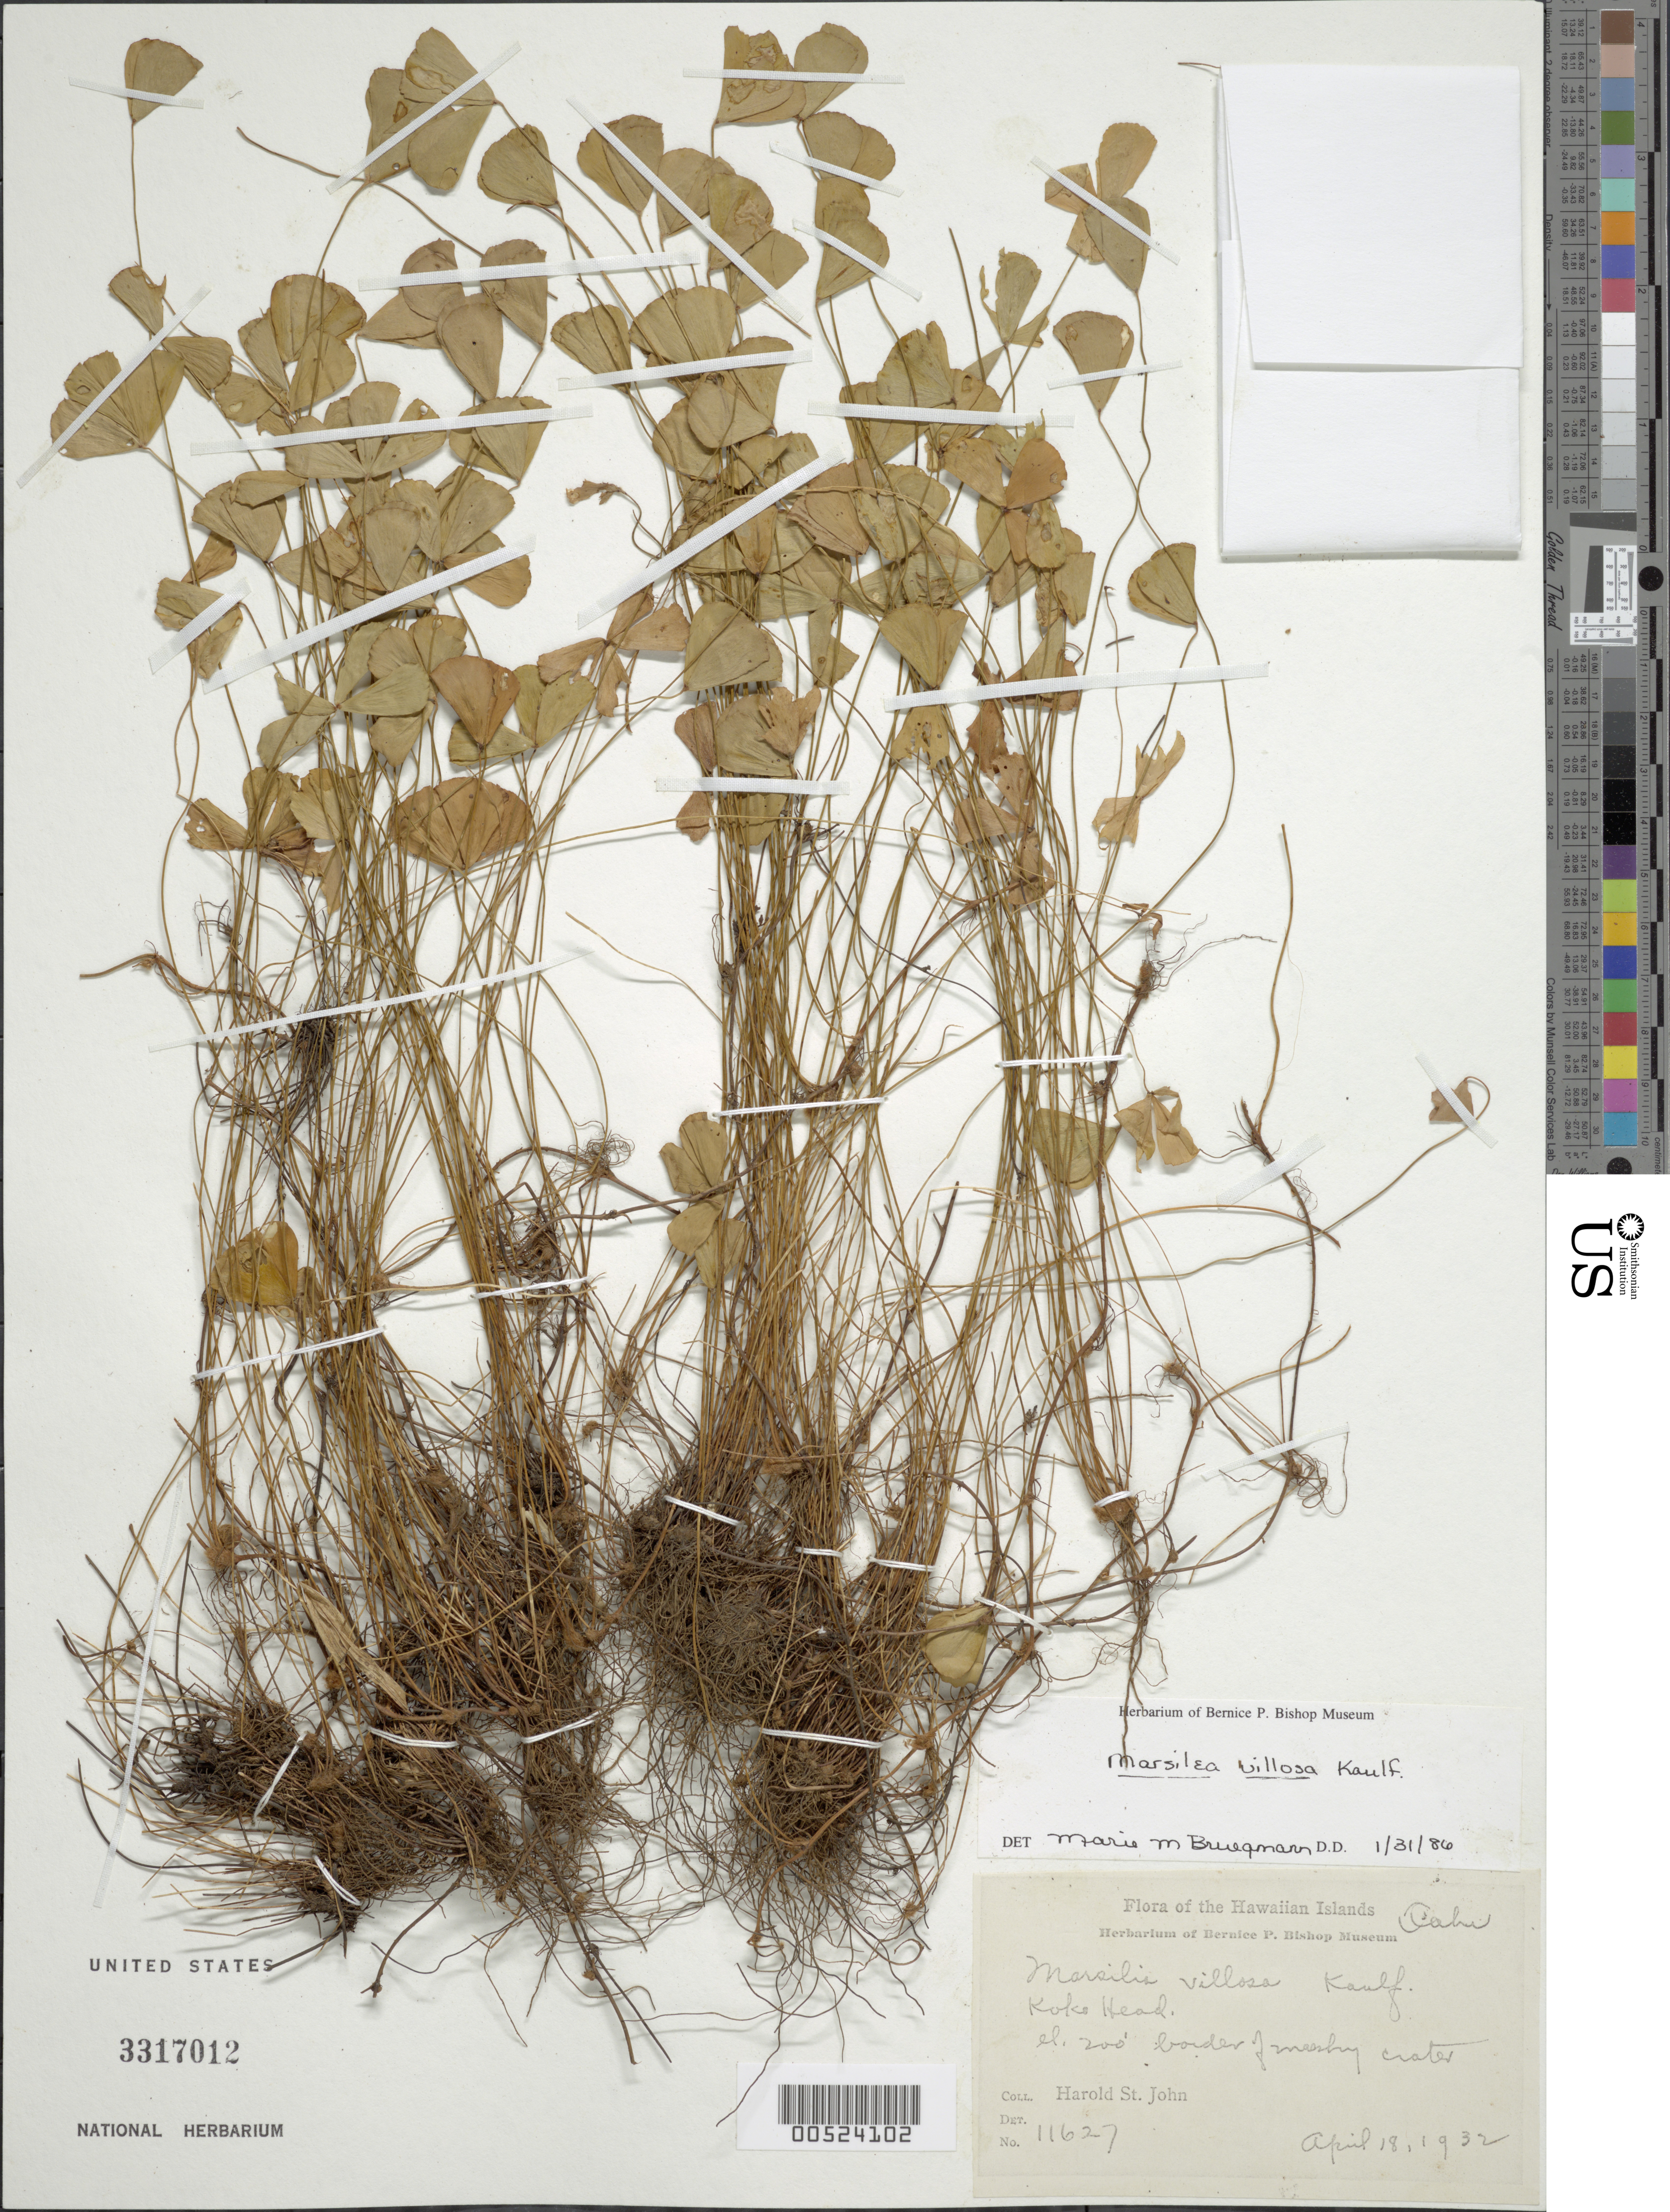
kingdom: Plantae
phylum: Tracheophyta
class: Polypodiopsida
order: Salviniales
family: Marsileaceae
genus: Marsilea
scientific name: Marsilea villosa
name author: Kaulf.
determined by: Bruegmann, M. M.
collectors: H. St. John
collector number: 11627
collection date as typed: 18 Apr 1932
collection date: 1932-04-18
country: United States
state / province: Hawaii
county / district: Honolulu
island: Oahu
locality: Koko Head, border of nearby crater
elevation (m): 61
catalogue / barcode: US 3317012